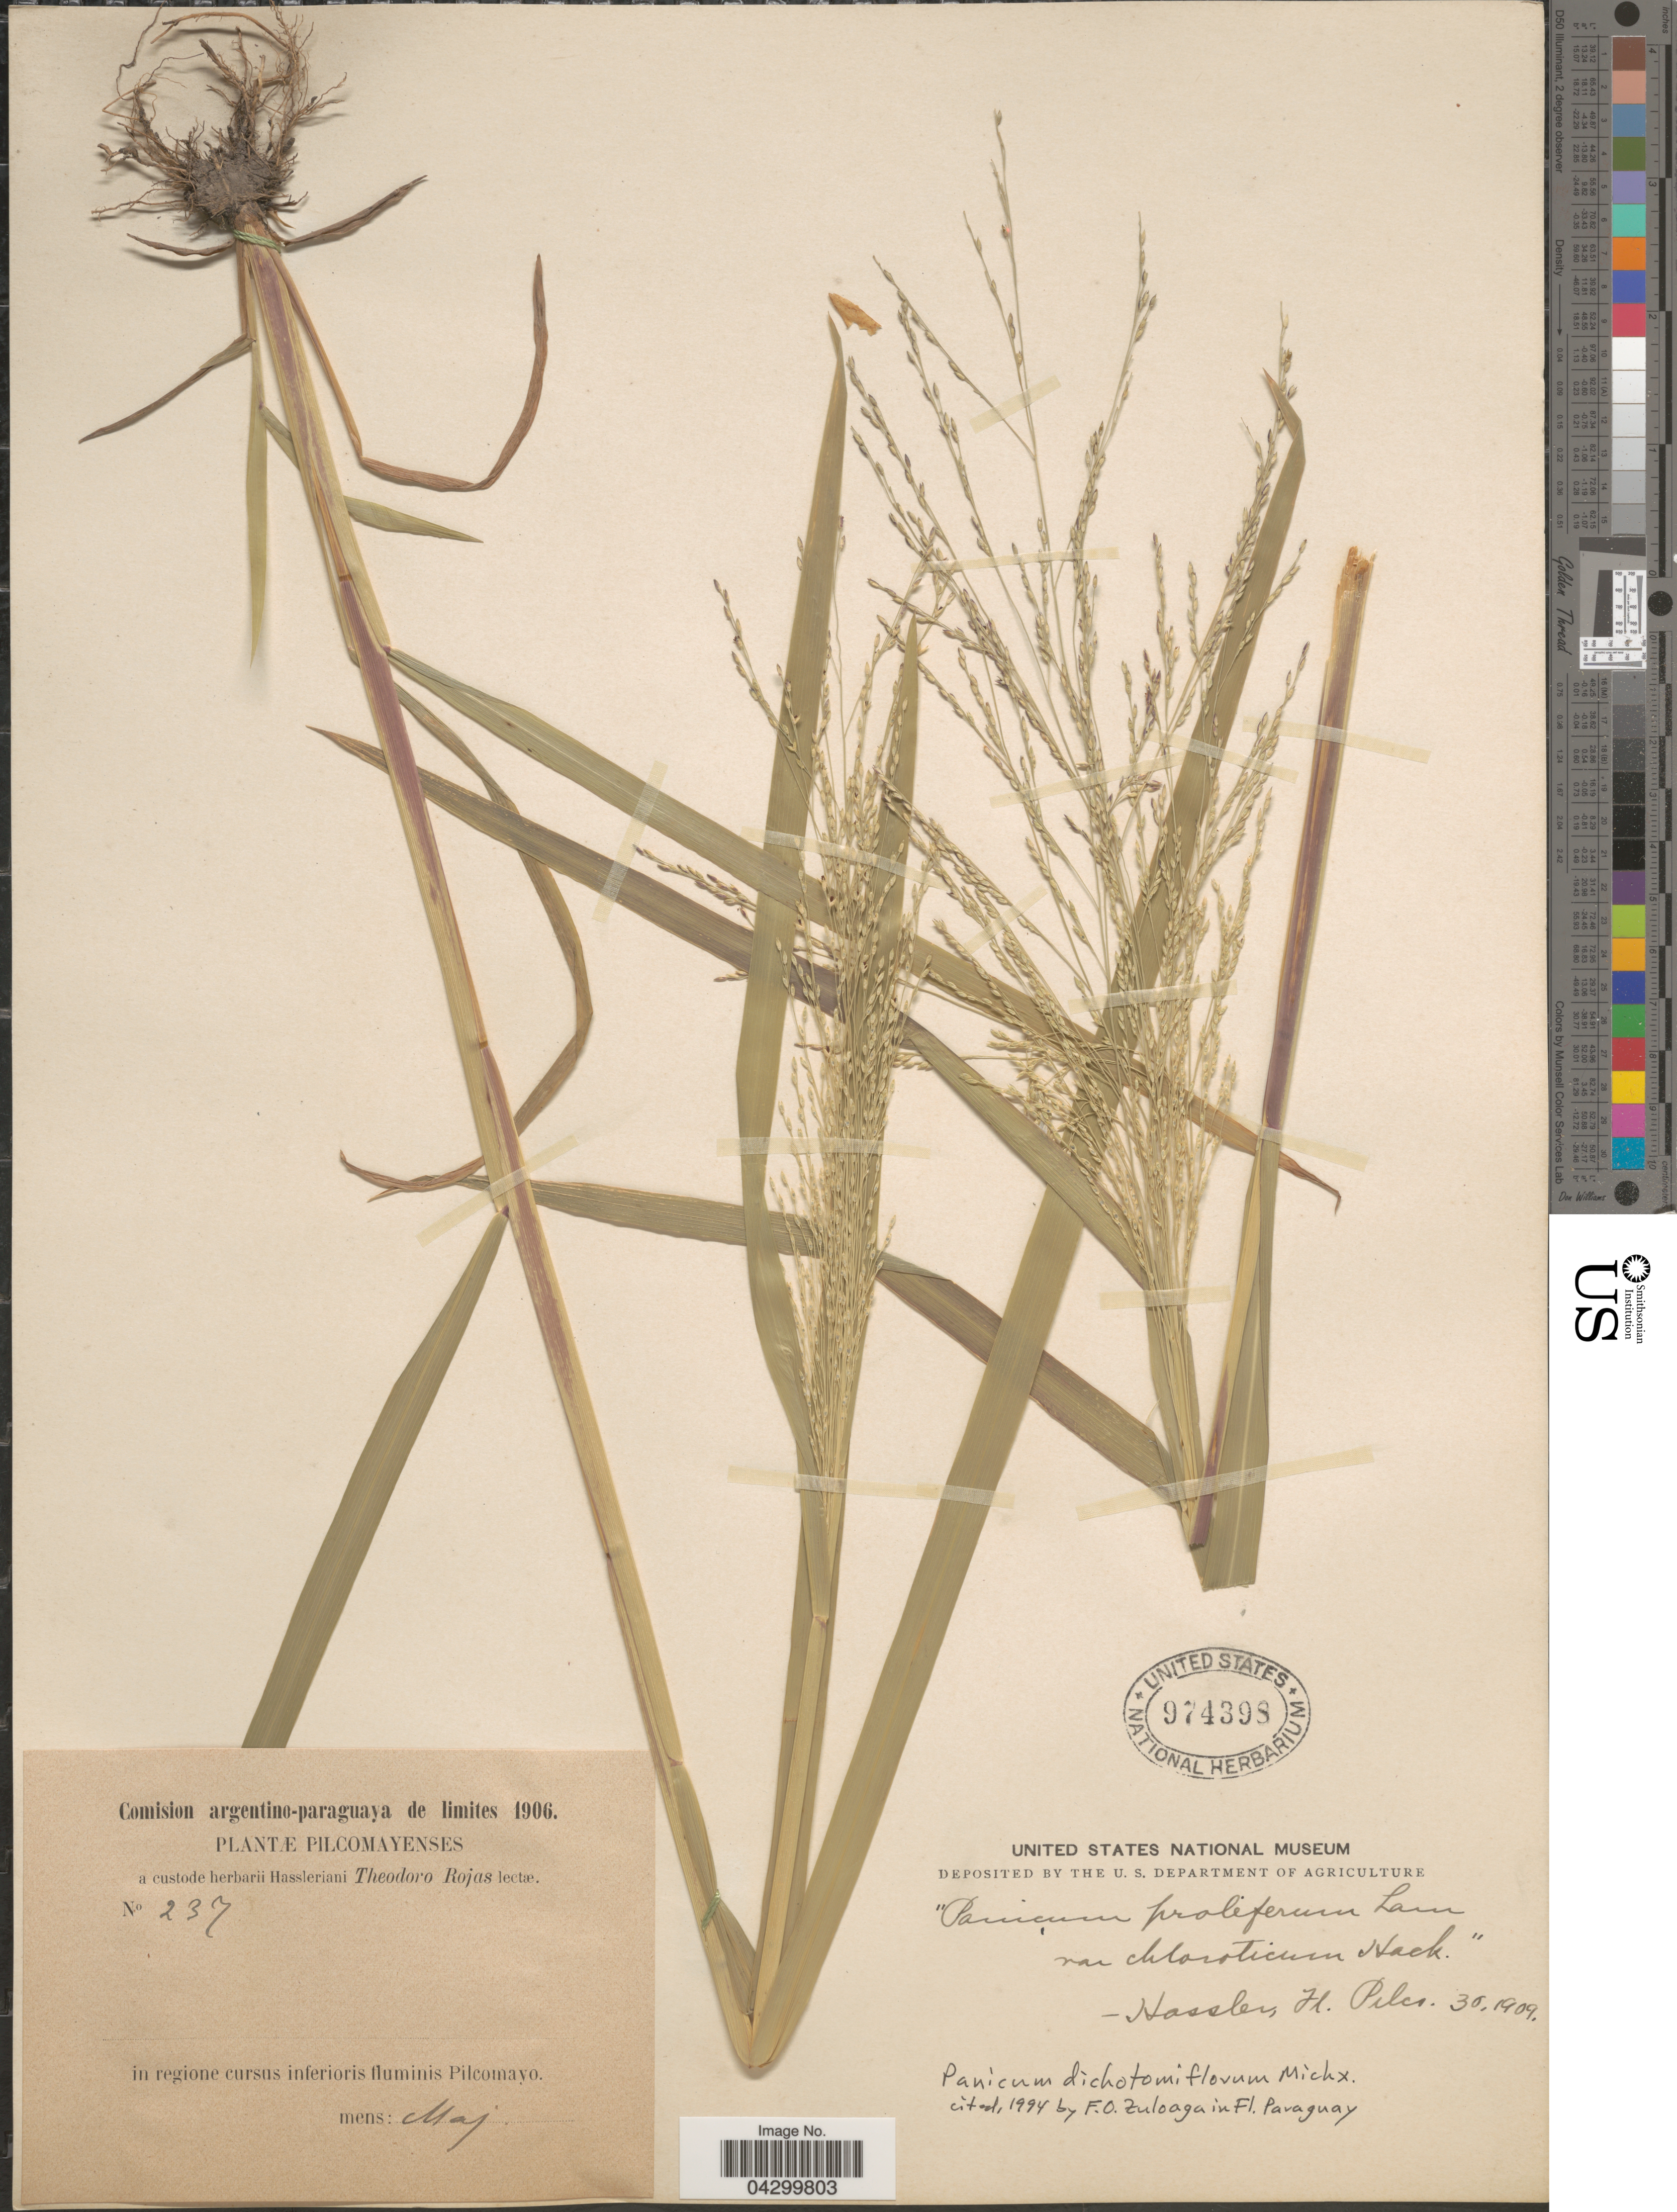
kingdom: Plantae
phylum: Tracheophyta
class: Liliopsida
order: Poales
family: Poaceae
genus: Panicum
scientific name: Panicum dichotomiflorum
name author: Michx.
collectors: E. Hassler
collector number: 237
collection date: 1909-05-30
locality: Pilcomayenses. In regione cursus inferioris fluminis Pilcomayo.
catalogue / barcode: US 974398